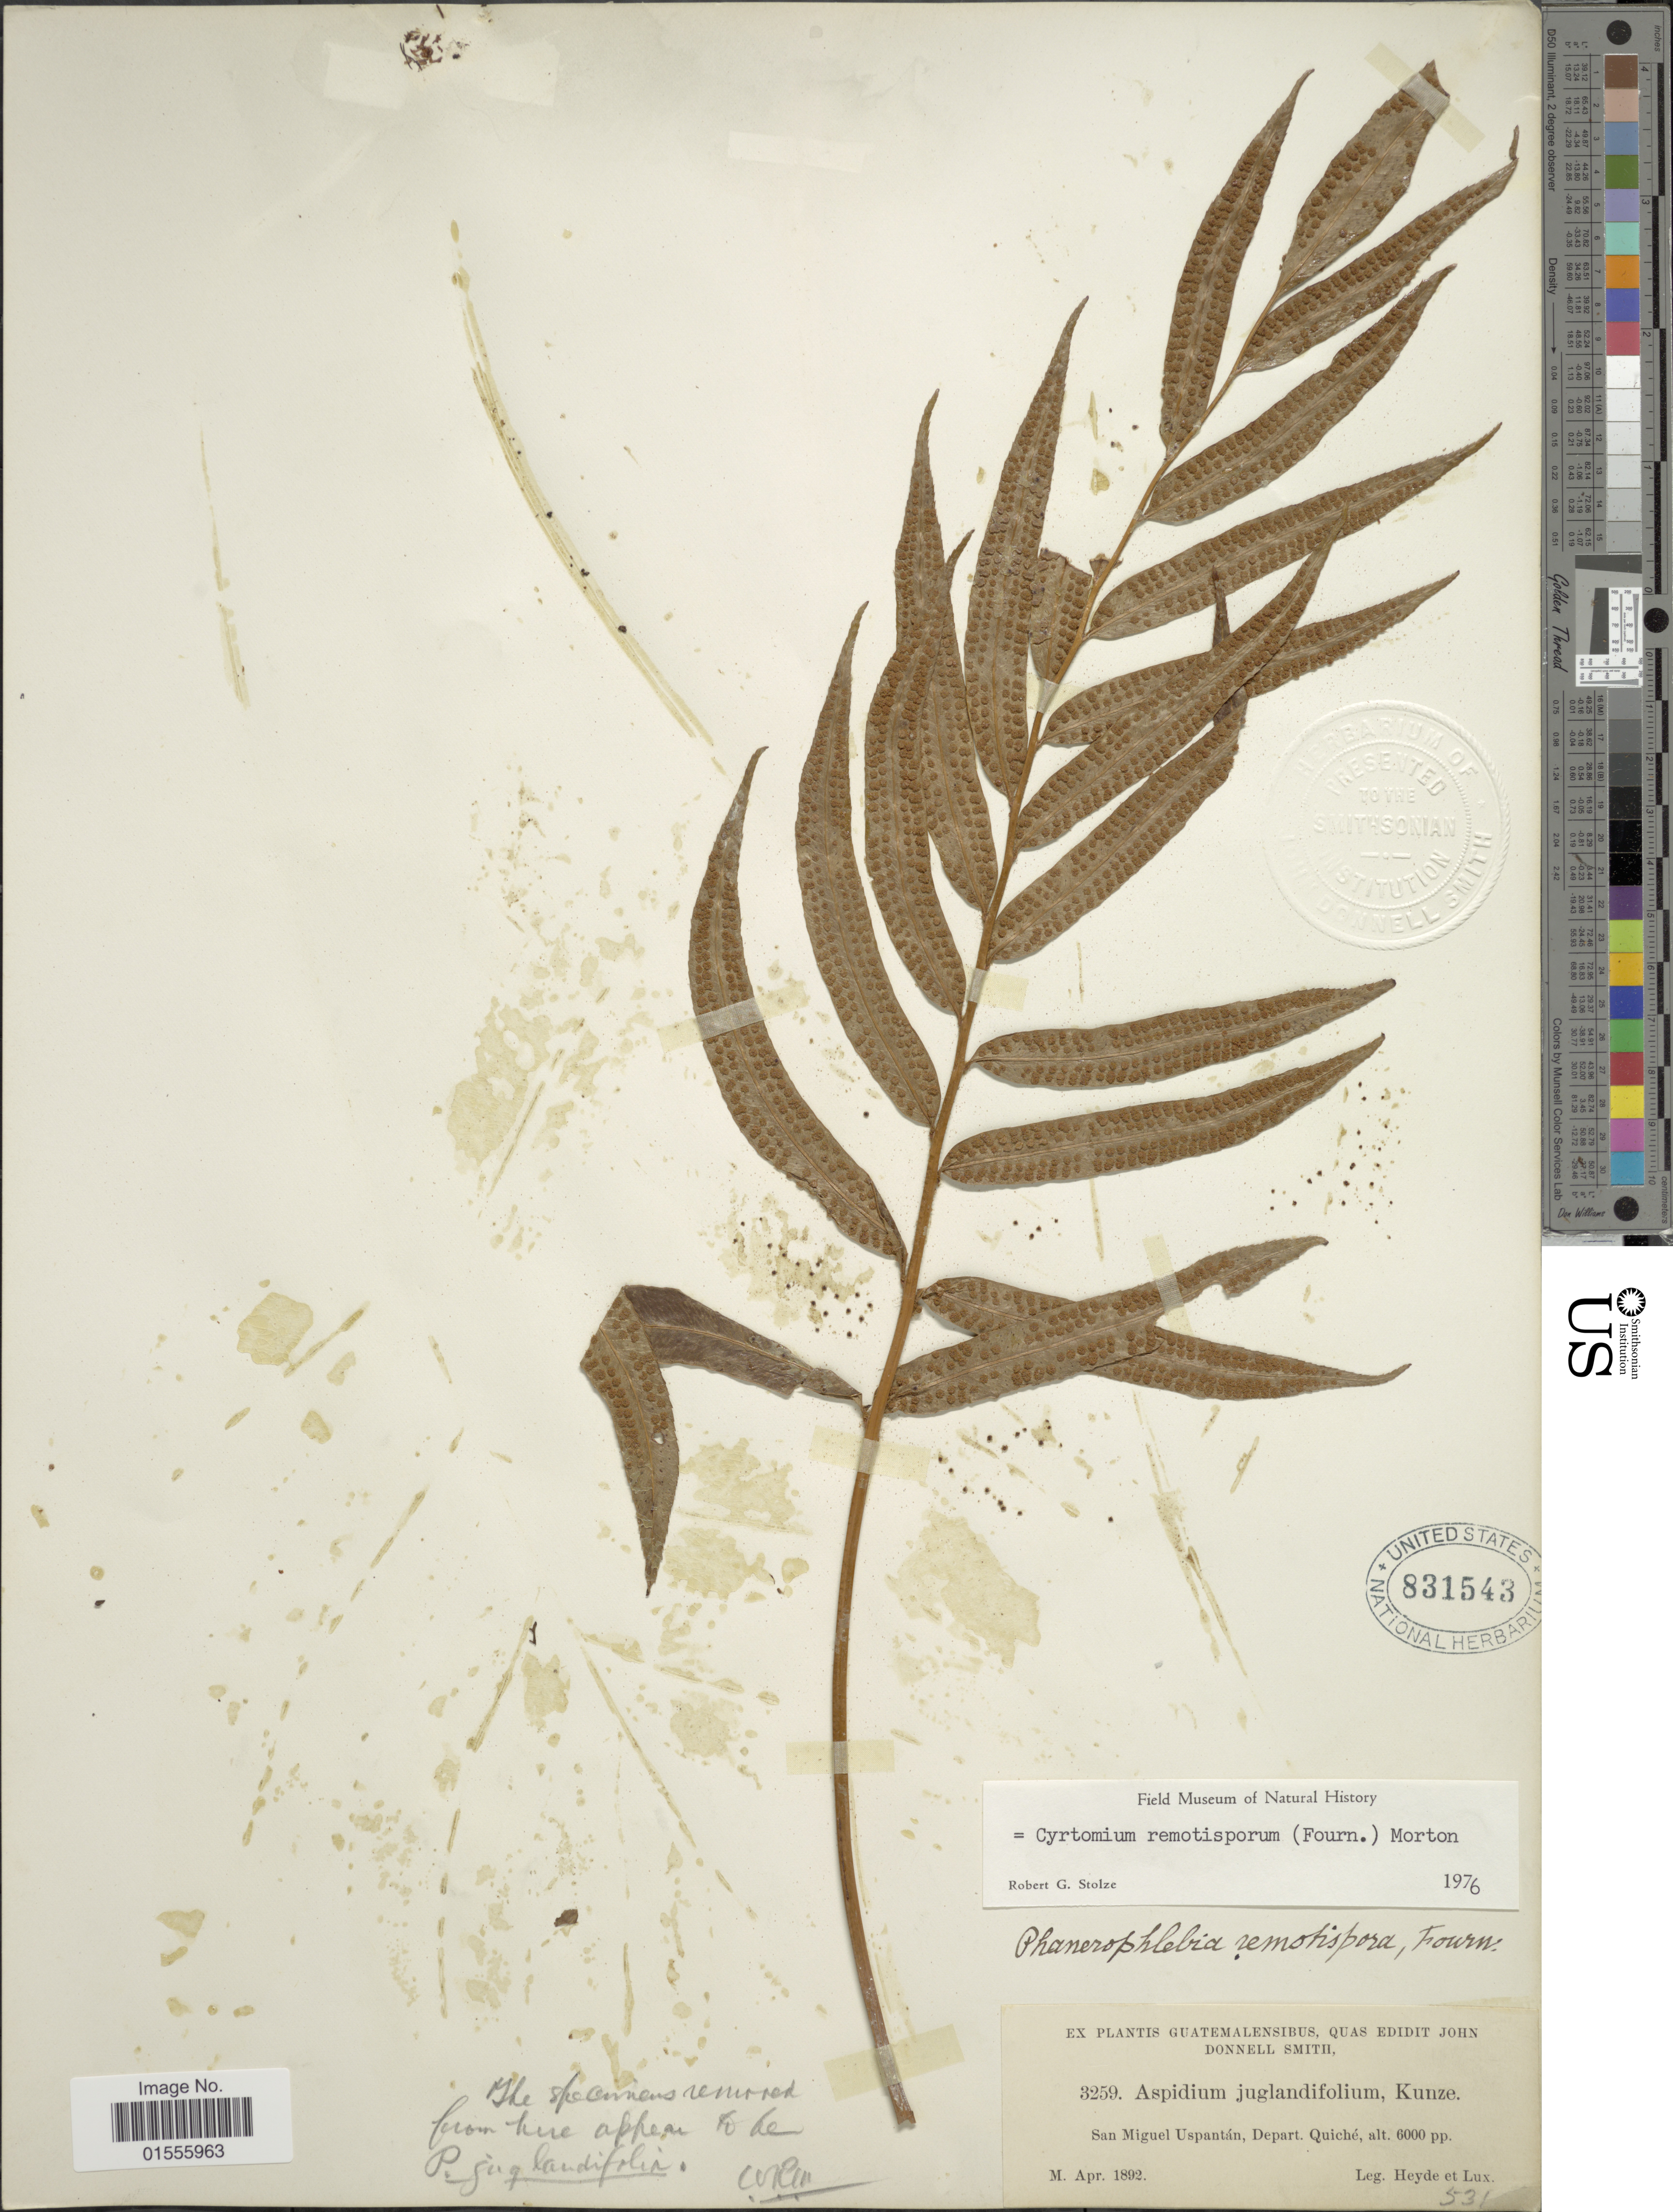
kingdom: Plantae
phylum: Tracheophyta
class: Polypodiopsida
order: Polypodiales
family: Dryopteridaceae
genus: Phanerophlebia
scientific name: Phanerophlebia remotispora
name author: E. Fourn.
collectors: Heyde & Lux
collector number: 3259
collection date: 1892-04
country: Guatemala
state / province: El Quiché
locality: San Miguel Uspantán, Depart Quiché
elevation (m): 1829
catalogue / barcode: US 831543